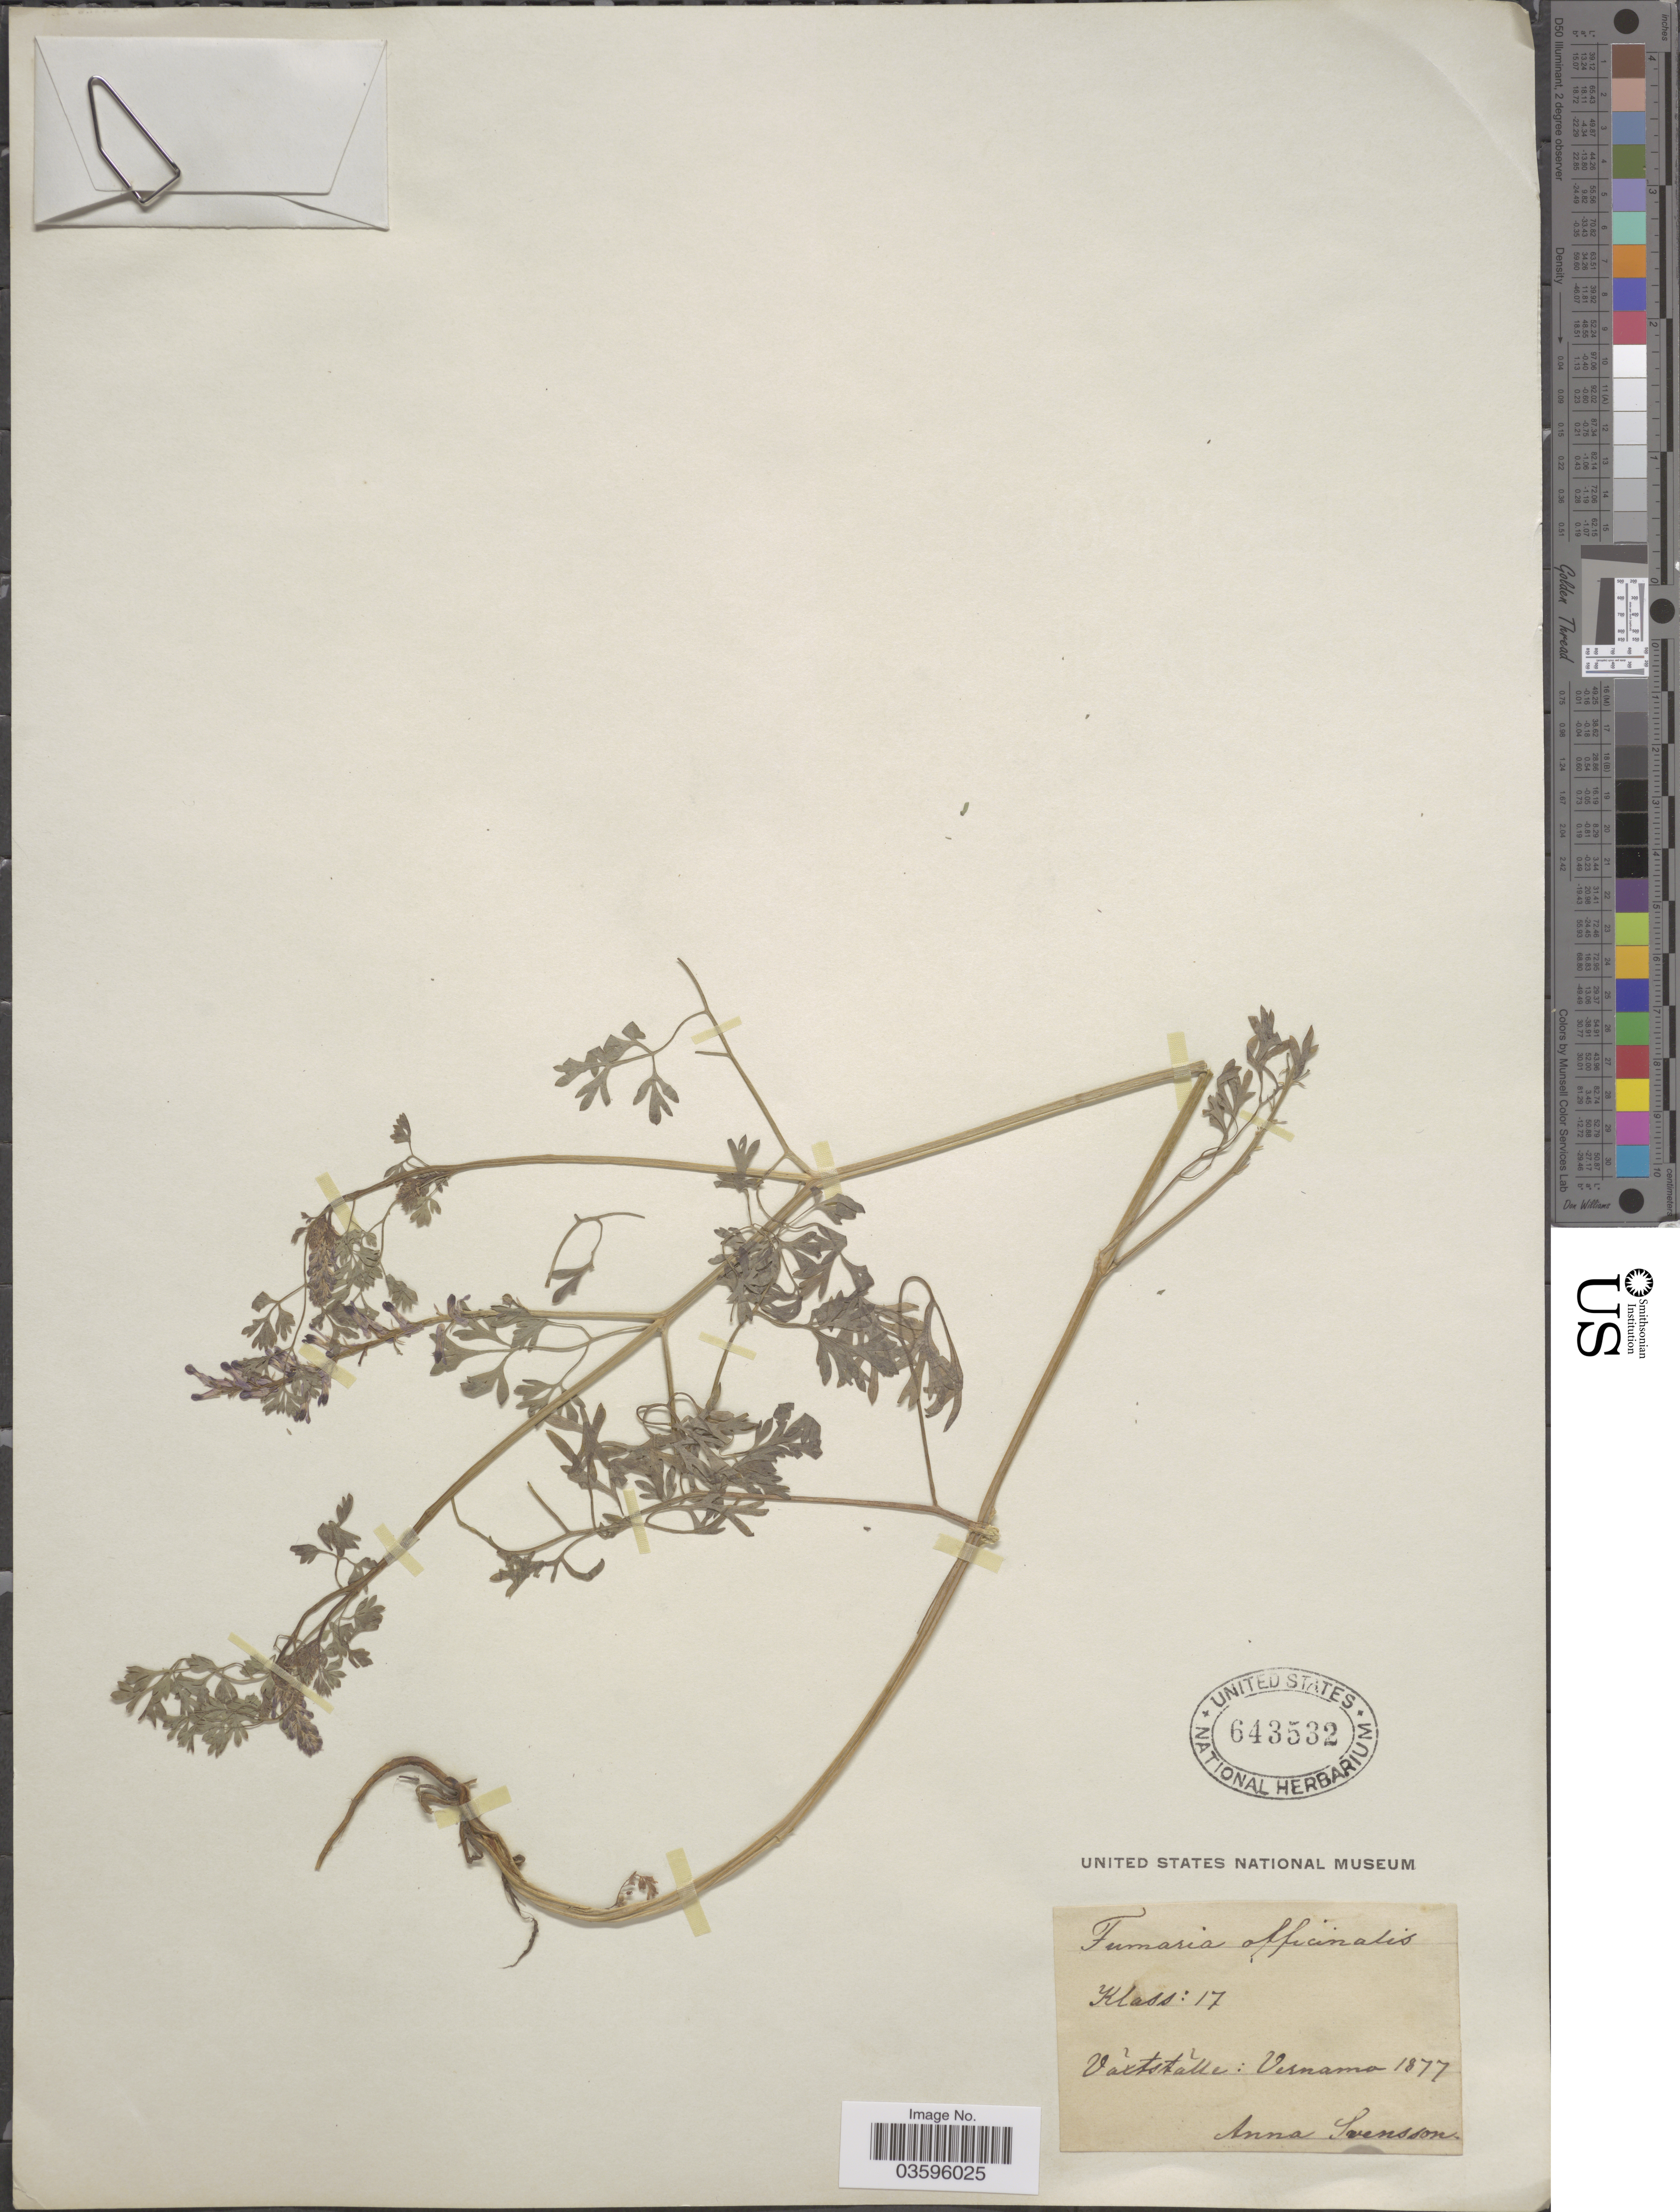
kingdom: Plantae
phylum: Tracheophyta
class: Magnoliopsida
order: Ranunculales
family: Papaveraceae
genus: Fumaria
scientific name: Fumaria officinalis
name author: L.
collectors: A. Svensson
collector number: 17?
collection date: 1877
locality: Vaxtstalle: Vernama. [interpreted]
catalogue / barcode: US 643532